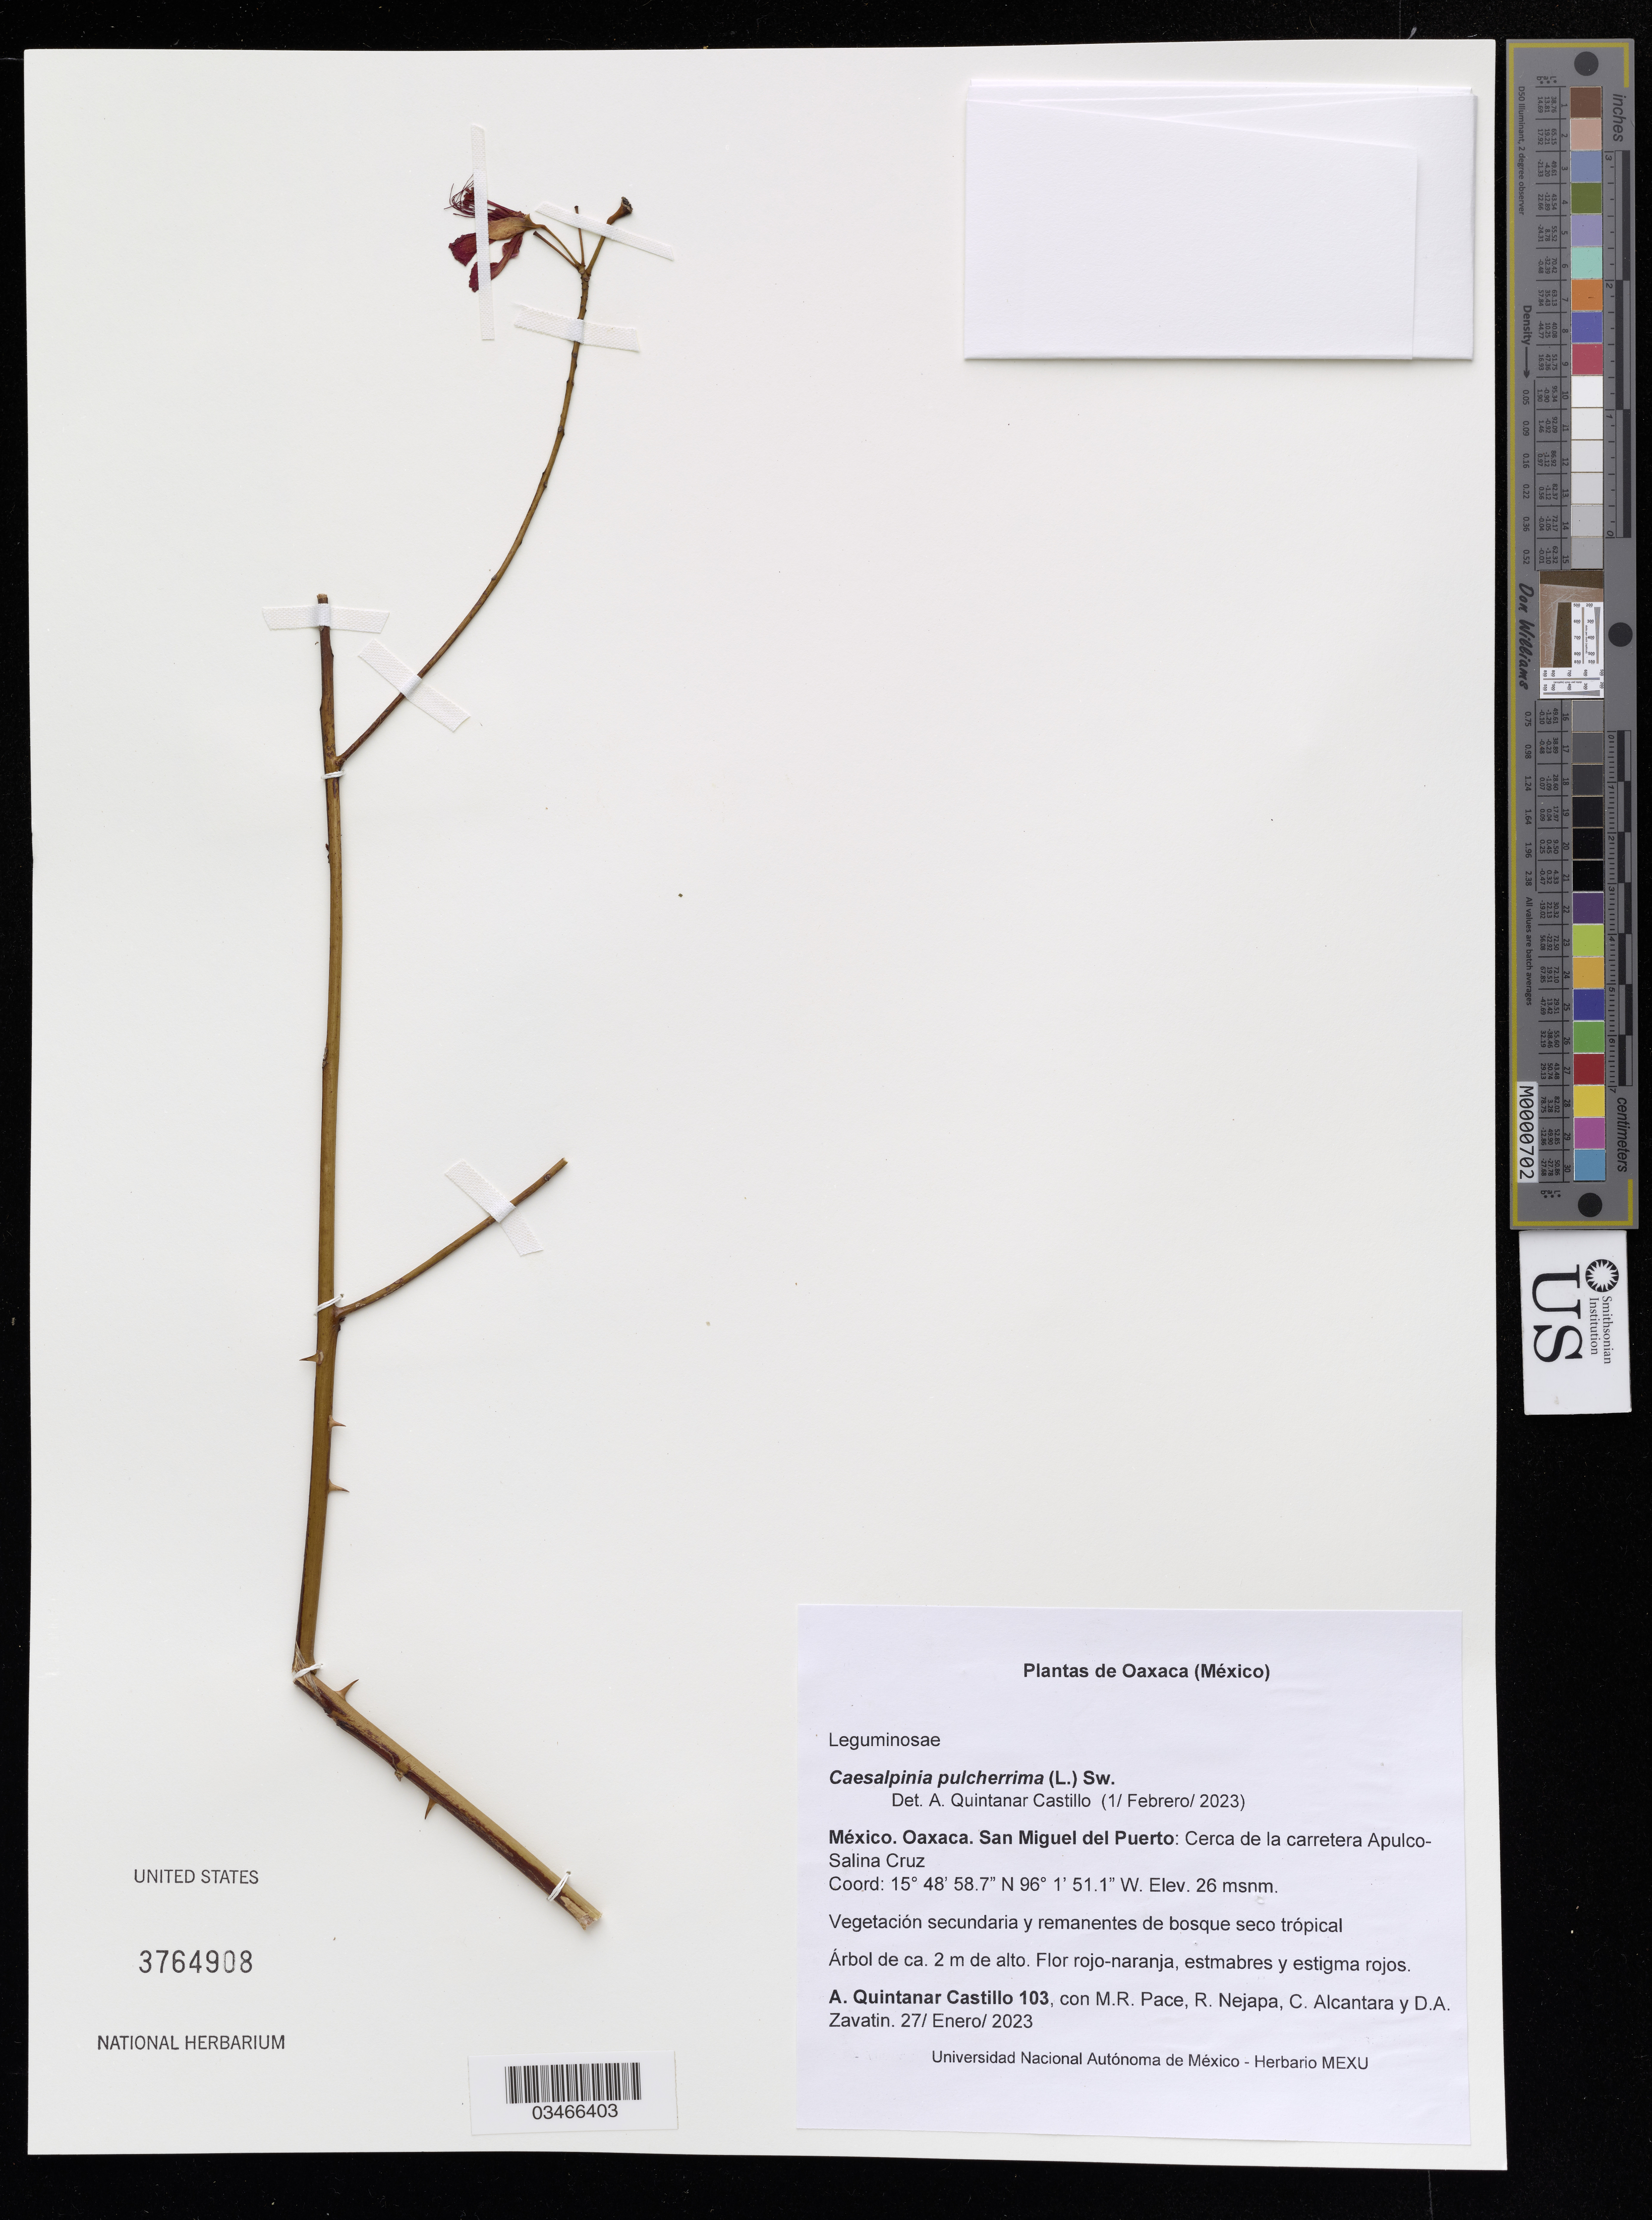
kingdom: Plantae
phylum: Tracheophyta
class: Magnoliopsida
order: Fabales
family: Fabaceae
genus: Caesalpinia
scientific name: Caesalpinia pulcherrima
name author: (L.) Sw.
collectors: M. R. Pace, R. Nejapa & C. Alcantara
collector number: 103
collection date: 2023-01-27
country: Mexico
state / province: Oaxaca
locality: México. Oaxaca. San Miguel del Puerto: Cerca de la carretera Apulco-Salina Cruz.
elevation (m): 26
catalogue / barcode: US 3764908